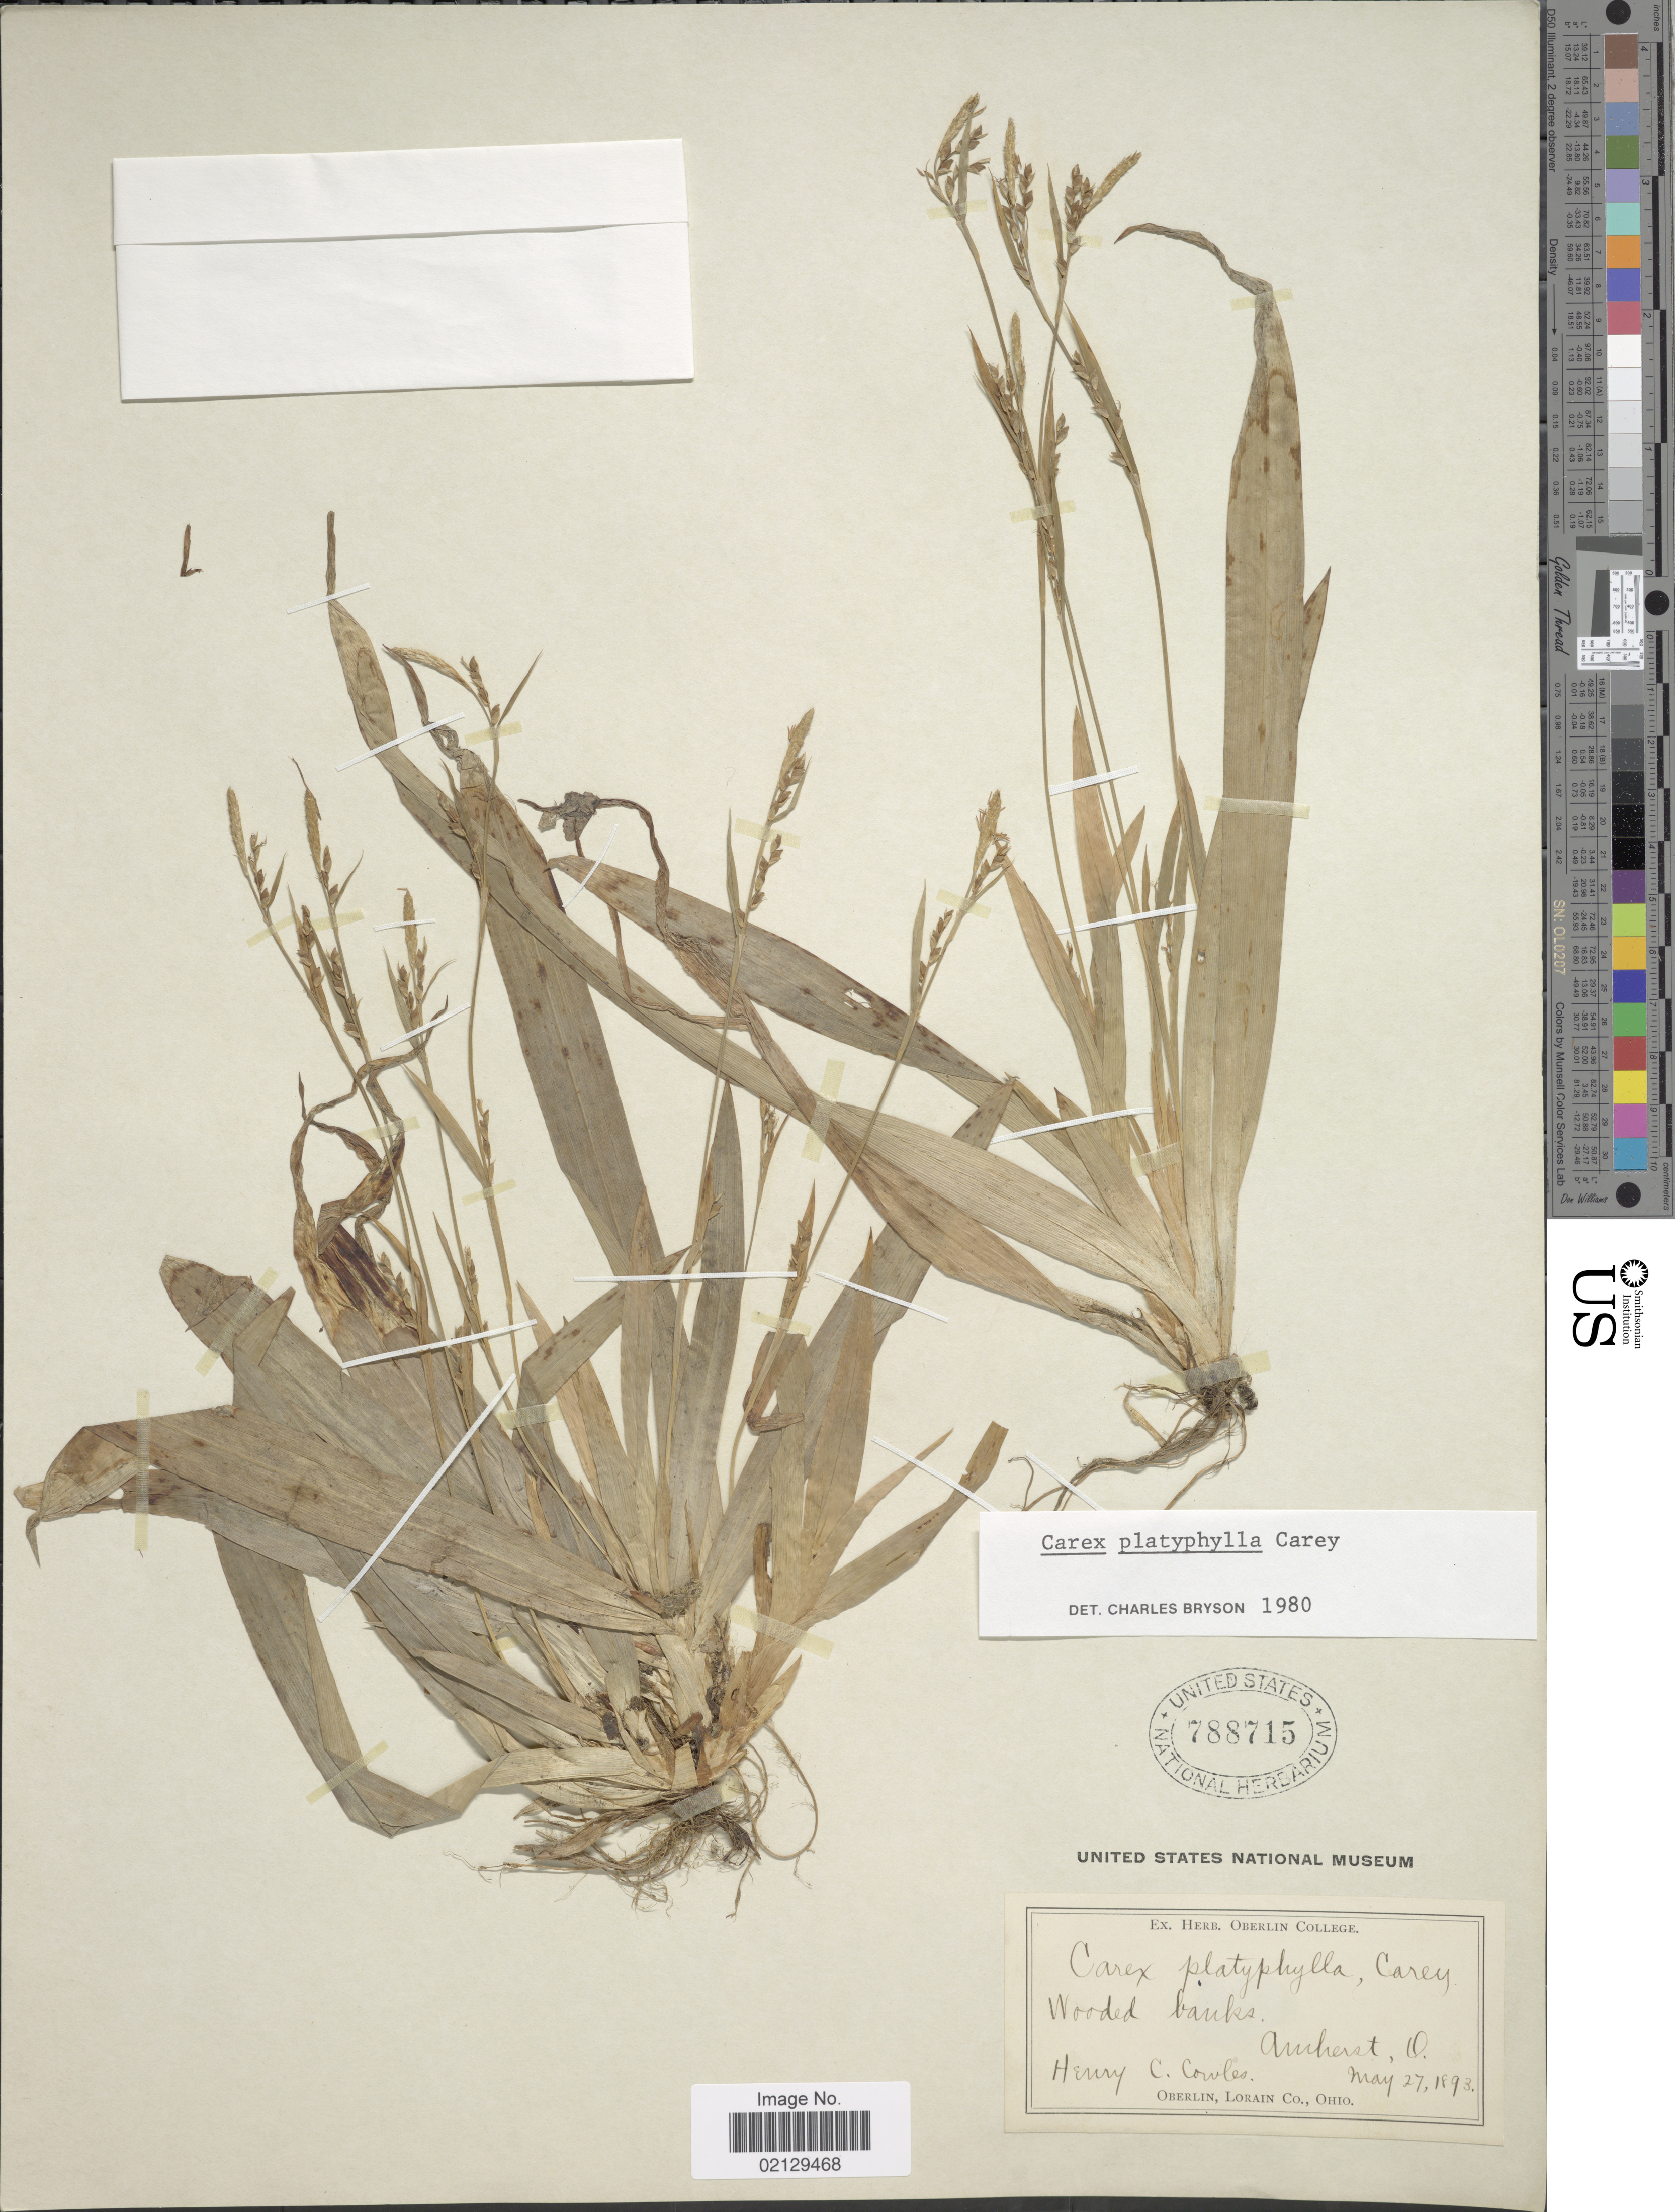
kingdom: Plantae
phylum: Tracheophyta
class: Liliopsida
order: Poales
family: Cyperaceae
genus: Carex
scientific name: Carex platyphylla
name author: J. Carey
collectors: H. Cowles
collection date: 1893-05-27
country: United States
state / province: Ohio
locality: Wooded banks, Amherst, O.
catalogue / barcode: US 788715